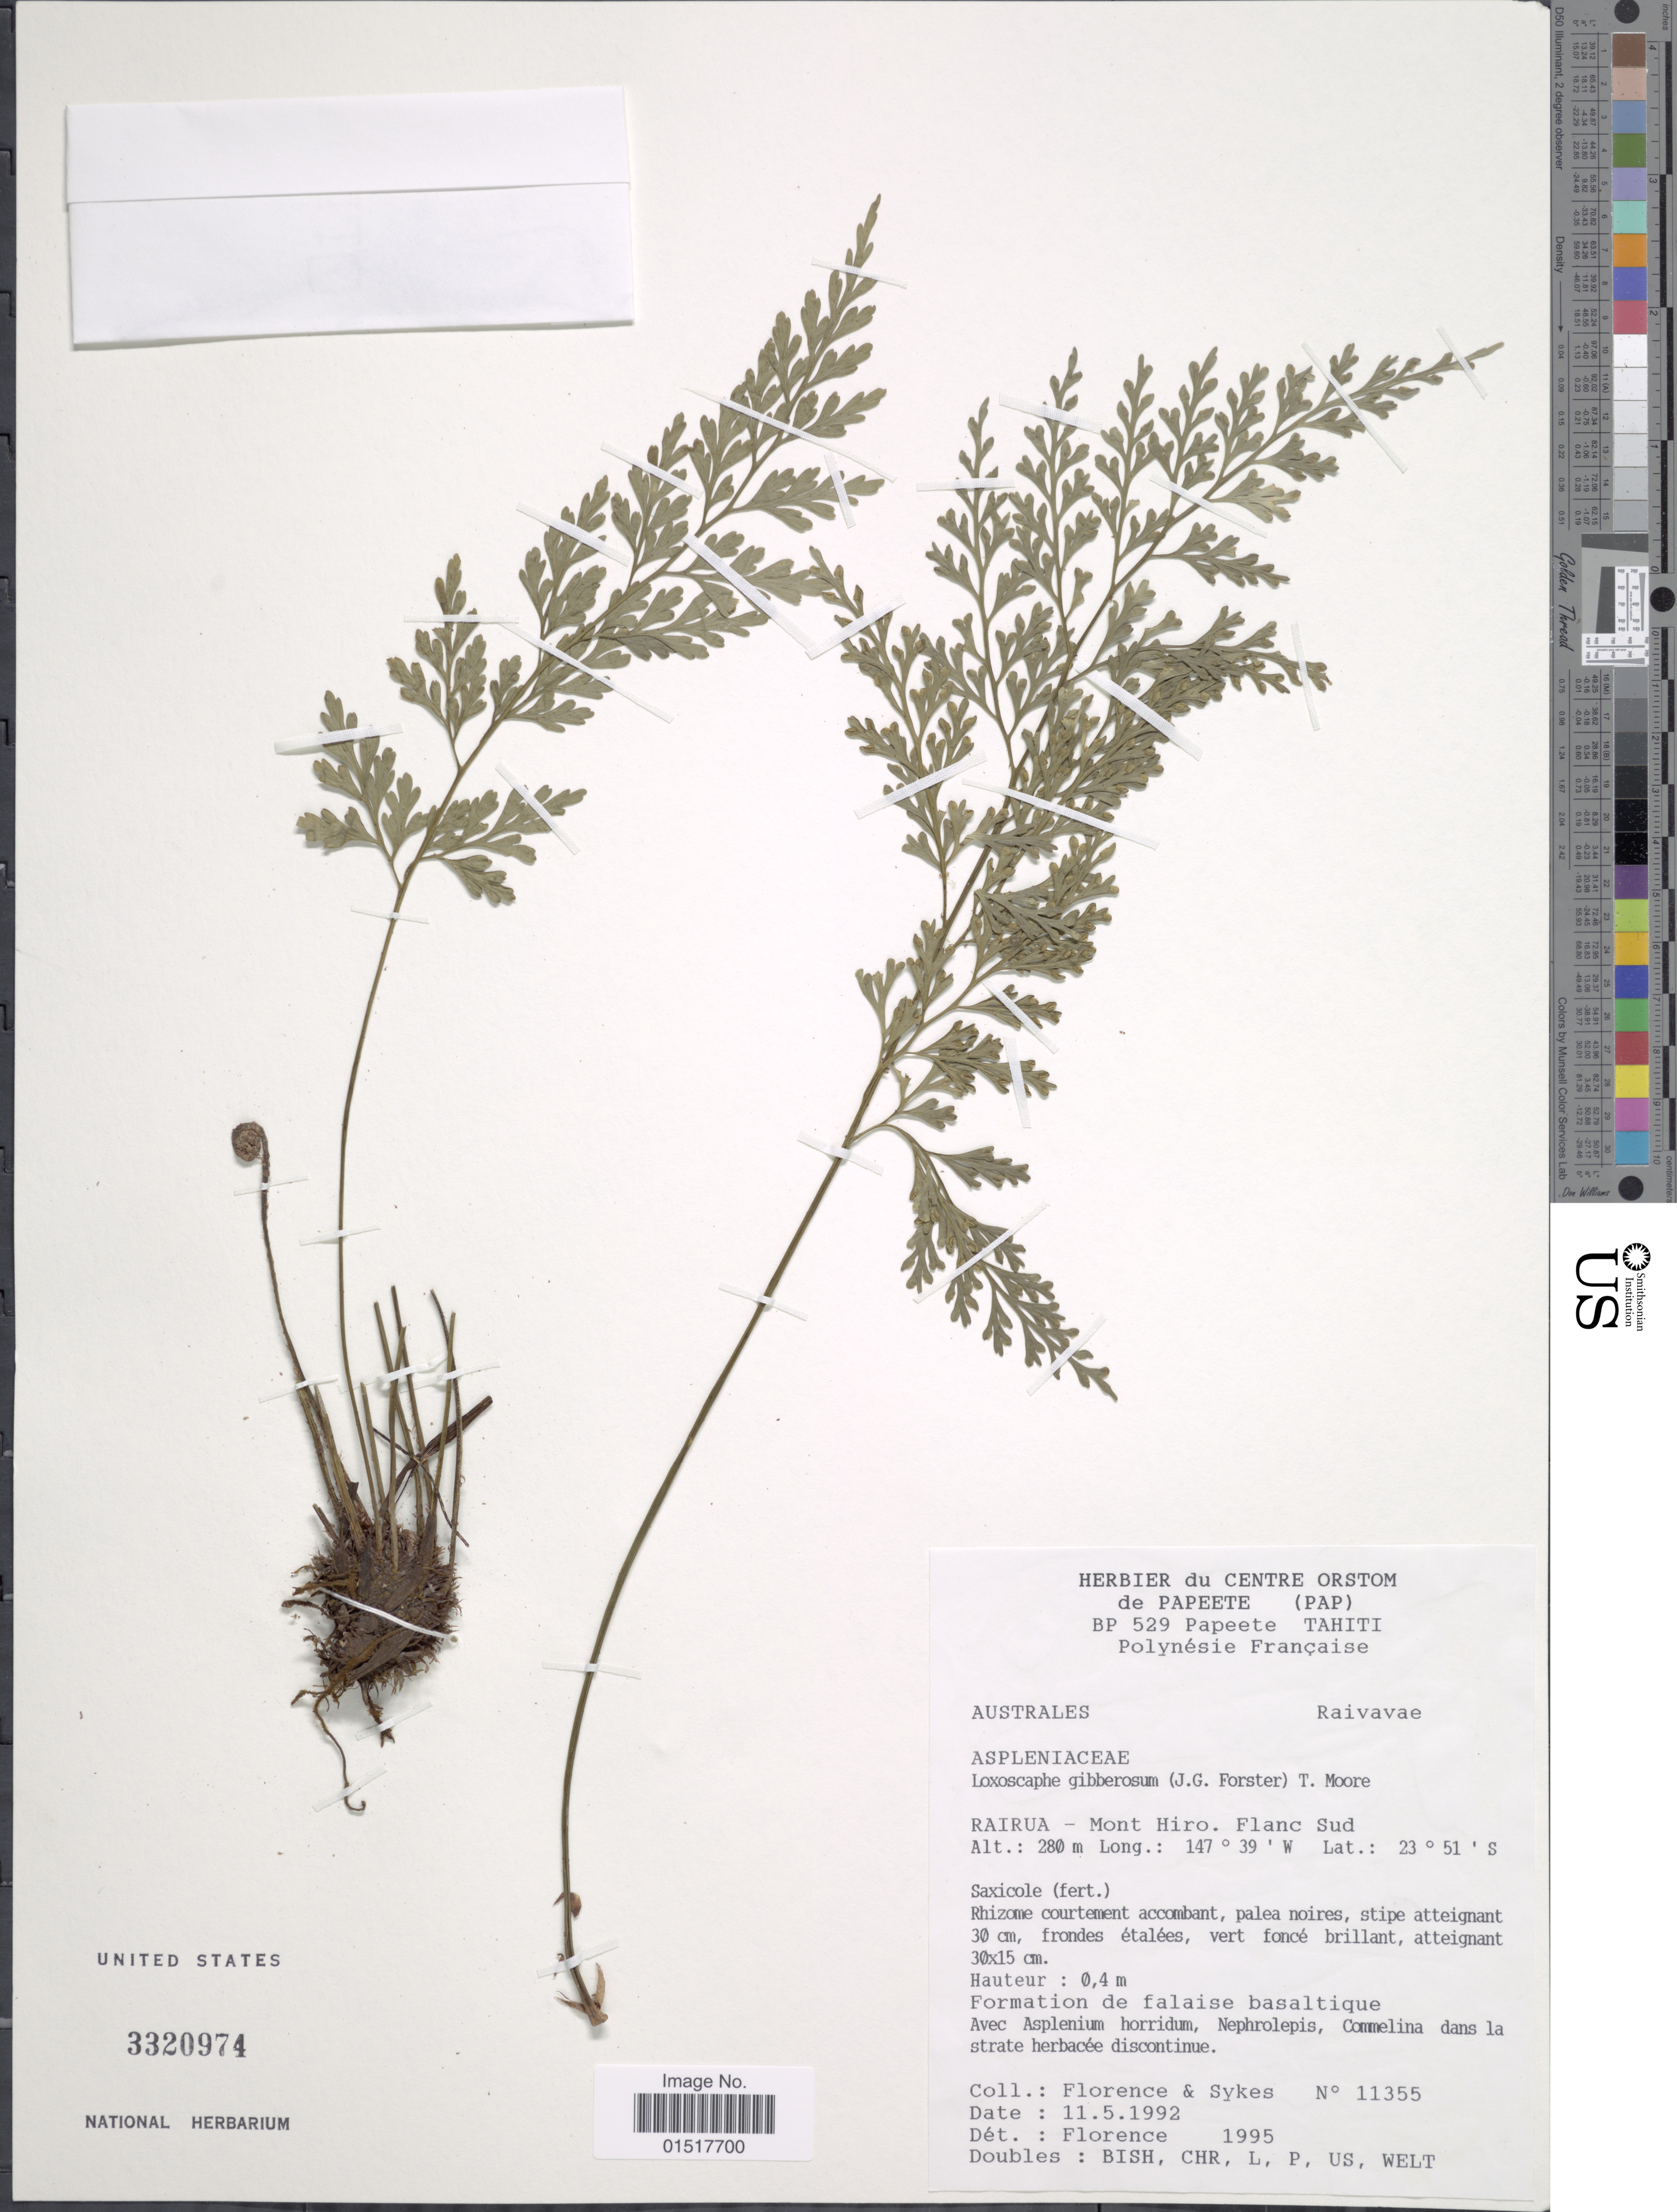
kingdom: Plantae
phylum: Tracheophyta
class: Polypodiopsida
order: Polypodiales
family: Aspleniaceae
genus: Asplenium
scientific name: Asplenium gibberosum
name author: (G. Forst.) Mett.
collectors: -. Florence & Sykes, --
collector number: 11355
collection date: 1992-05-11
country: French Polynesia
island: Raivavae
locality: Australes. Raivavae. Rairua - Mont Hiro. Flanc Sud.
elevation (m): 280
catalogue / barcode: US 3320974